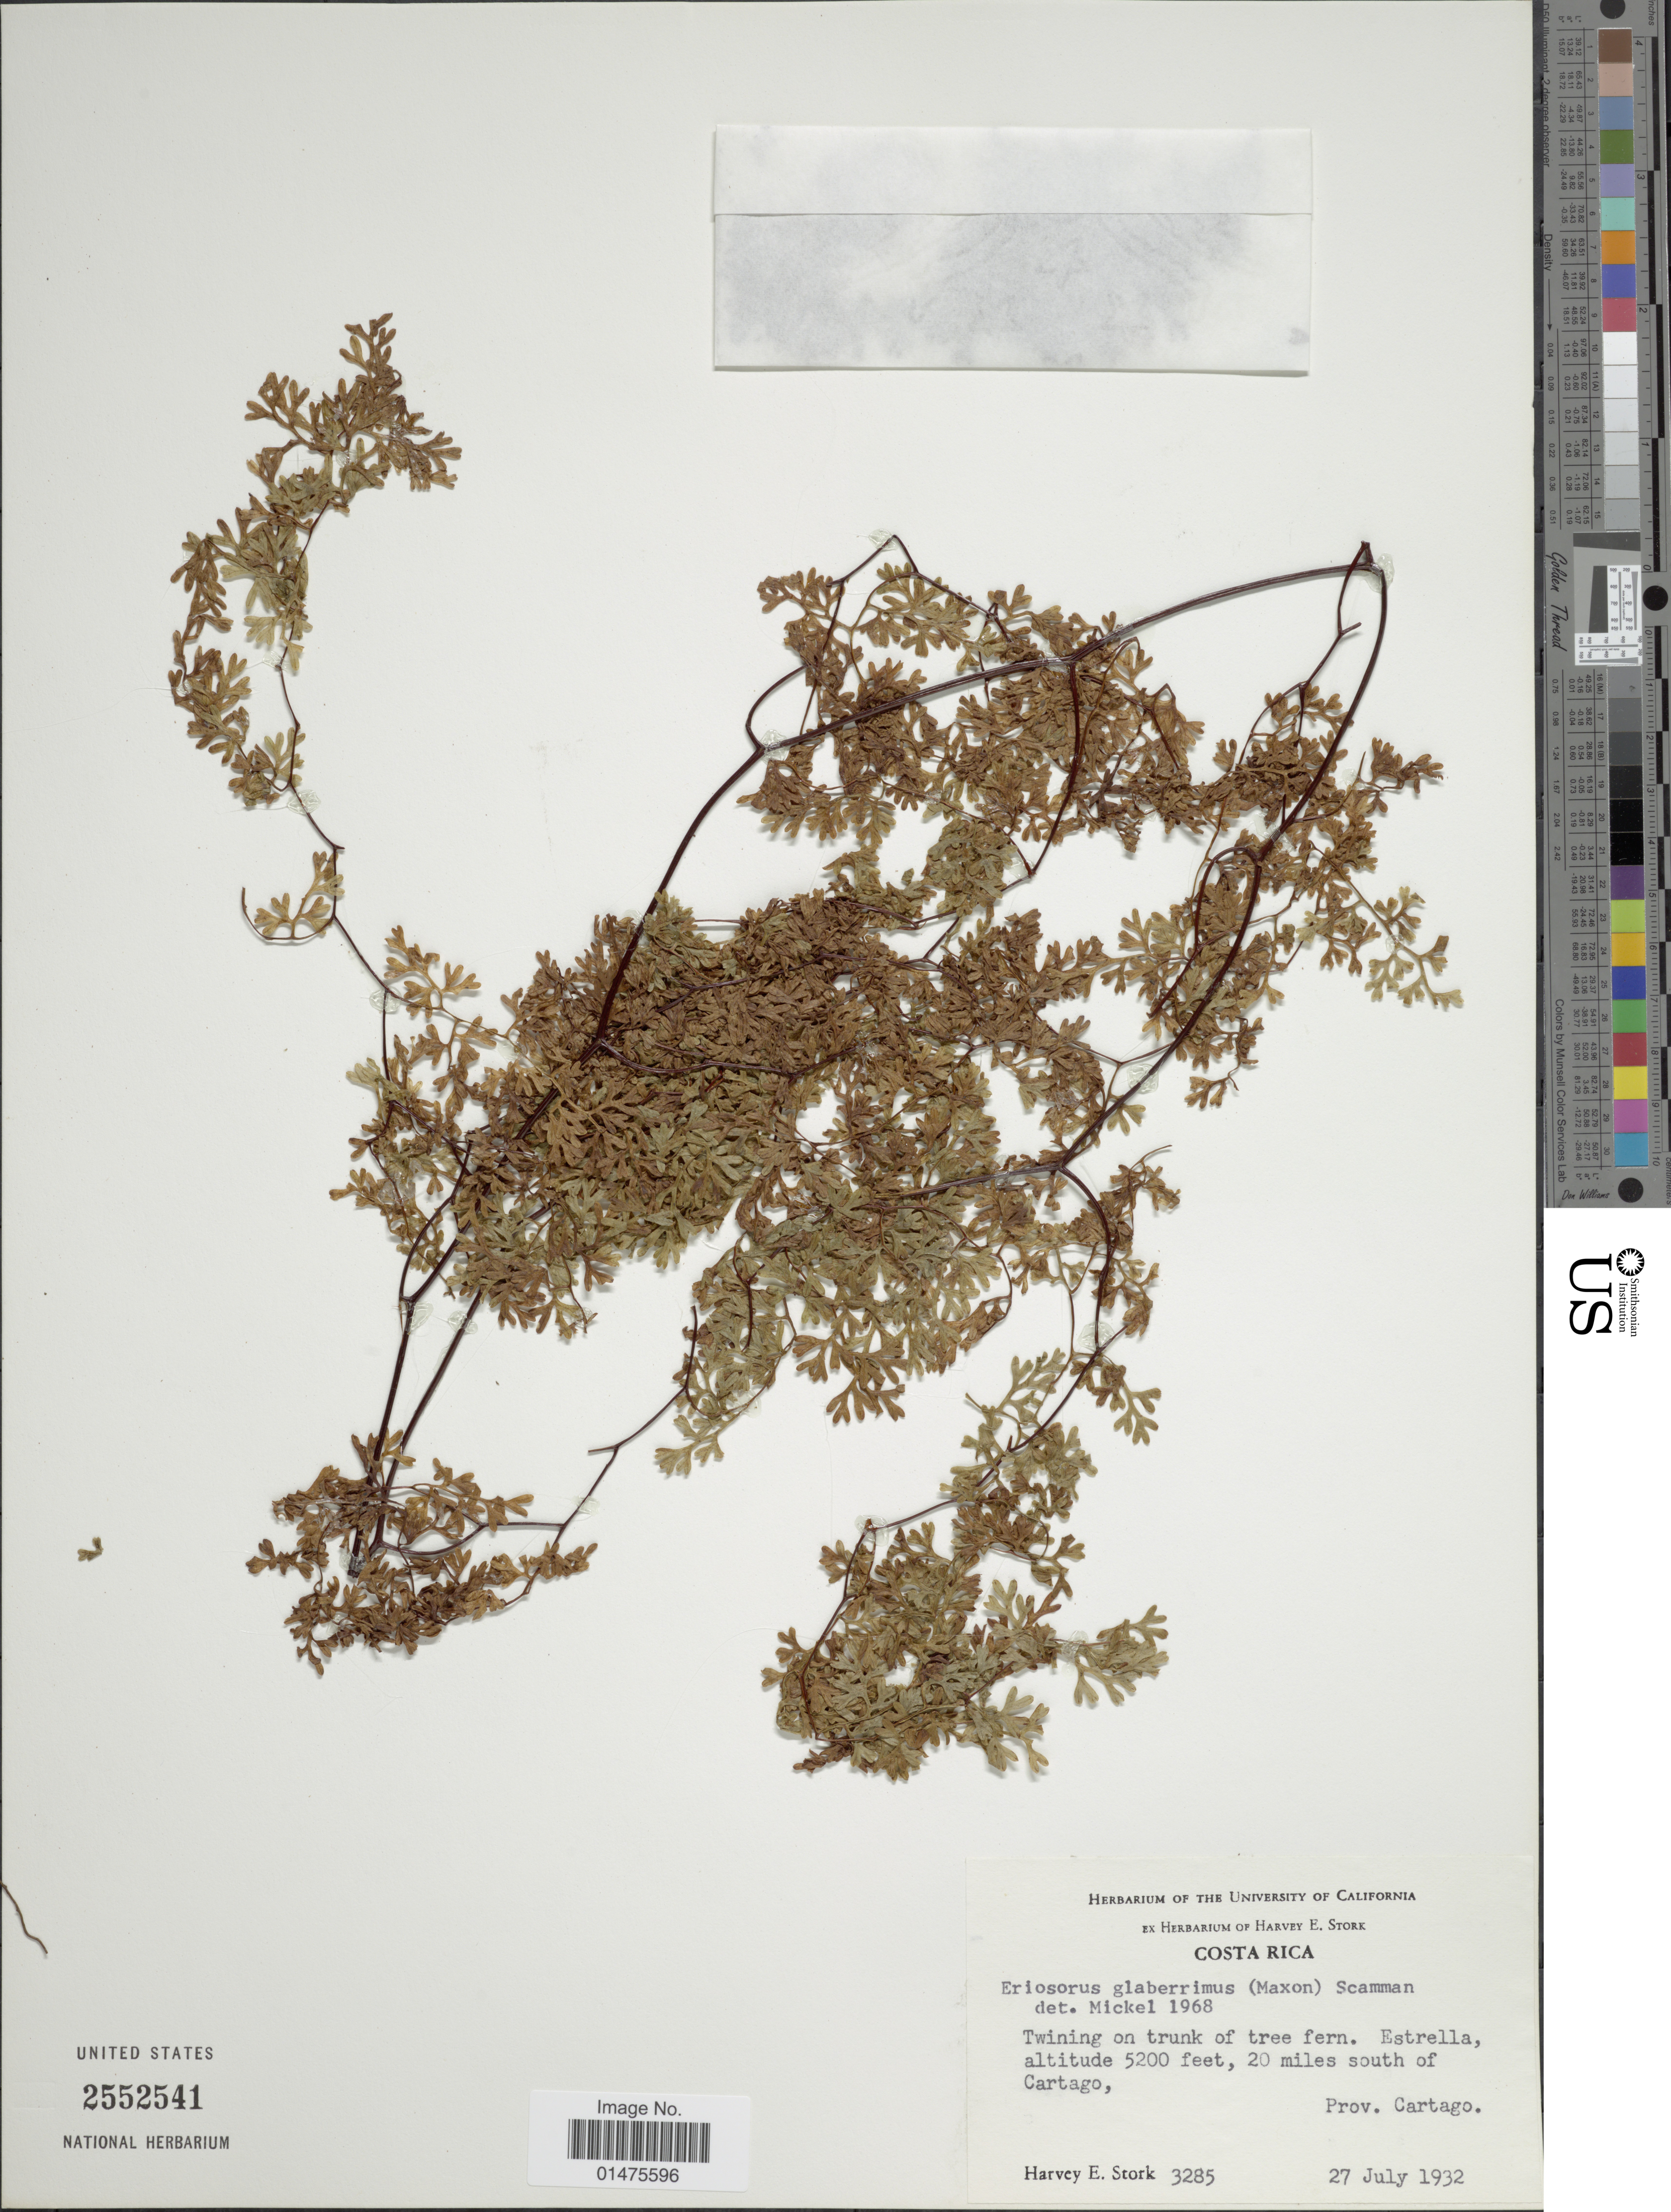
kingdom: Plantae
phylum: Tracheophyta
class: Polypodiopsida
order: Polypodiales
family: Pteridaceae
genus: Jamesonia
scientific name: Jamesonia glaberrima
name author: (Maxon) Christenh.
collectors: H. E. Stork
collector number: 3285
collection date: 1932-07-27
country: Costa Rica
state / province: Cartago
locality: Estrella, 20 miles south of Cartago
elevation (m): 1585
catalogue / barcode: US 2552541